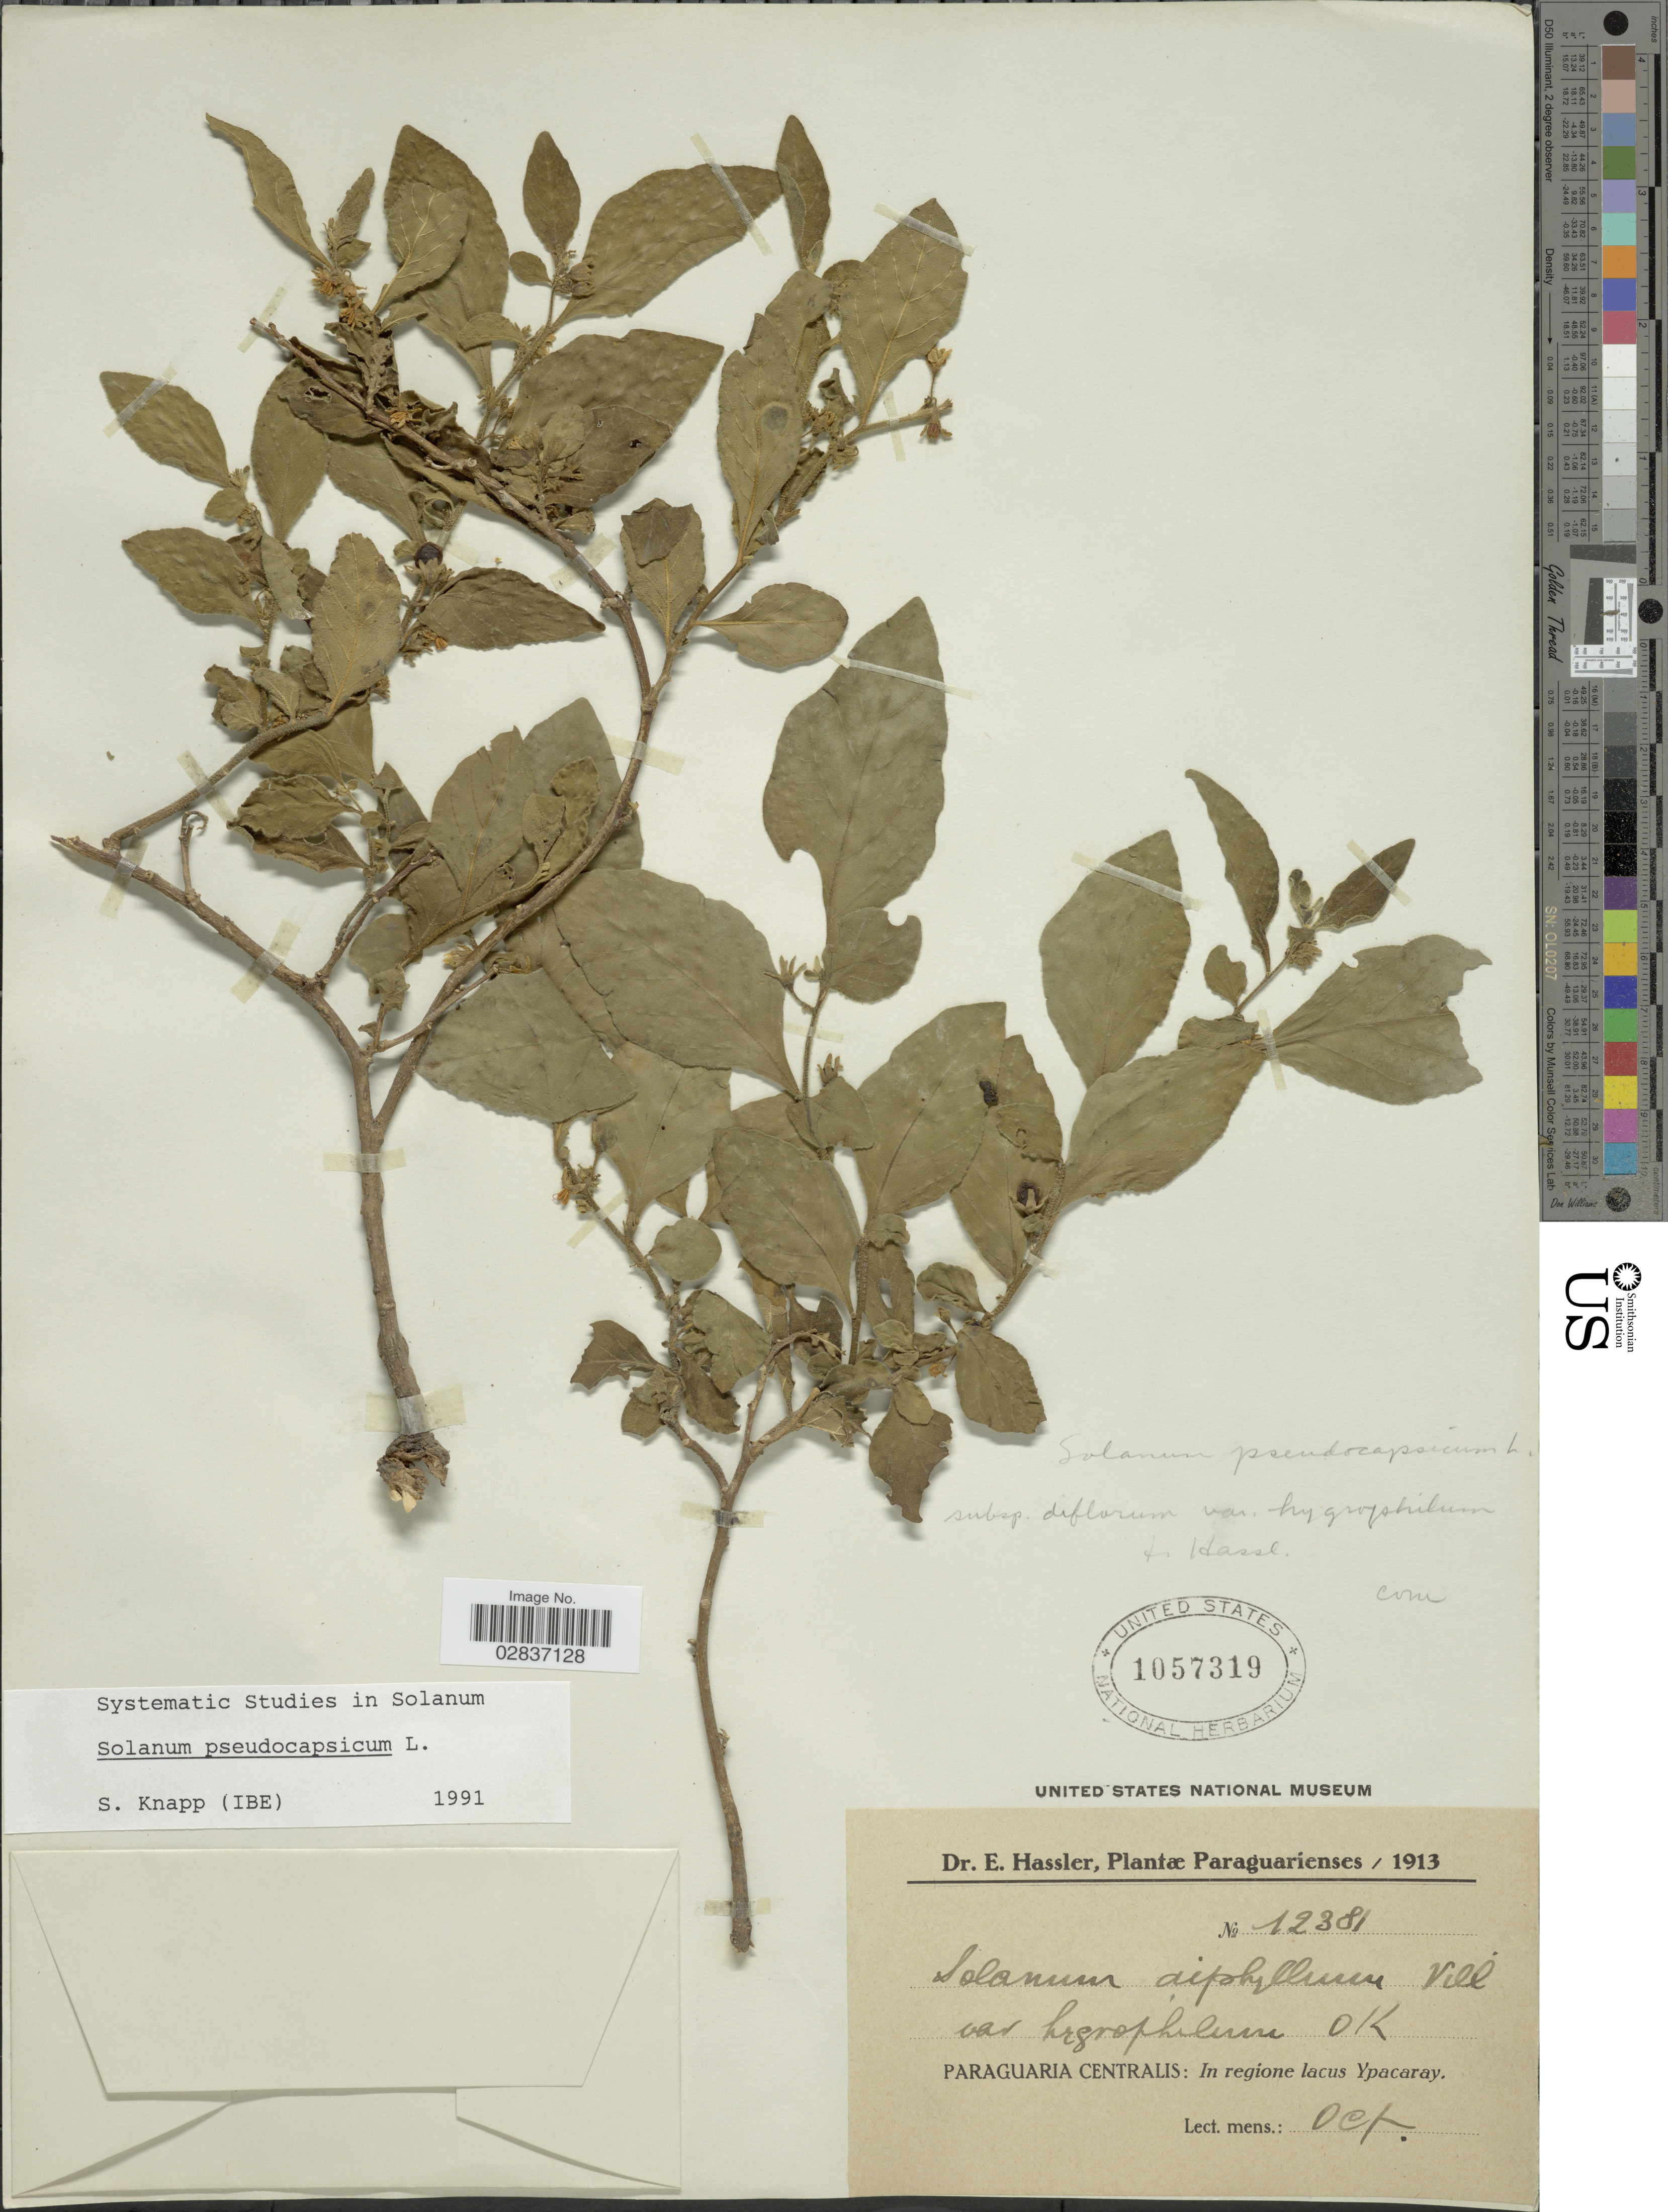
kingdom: Plantae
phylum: Tracheophyta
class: Magnoliopsida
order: Solanales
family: Solanaceae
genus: Solanum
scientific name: Solanum pseudocapsicum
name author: L.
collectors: E. Hassler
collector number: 12381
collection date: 1913-10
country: Paraguay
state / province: Paraguari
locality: Paraguaria Centralis: In regione lacus Ypacaray.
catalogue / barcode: US 1057319